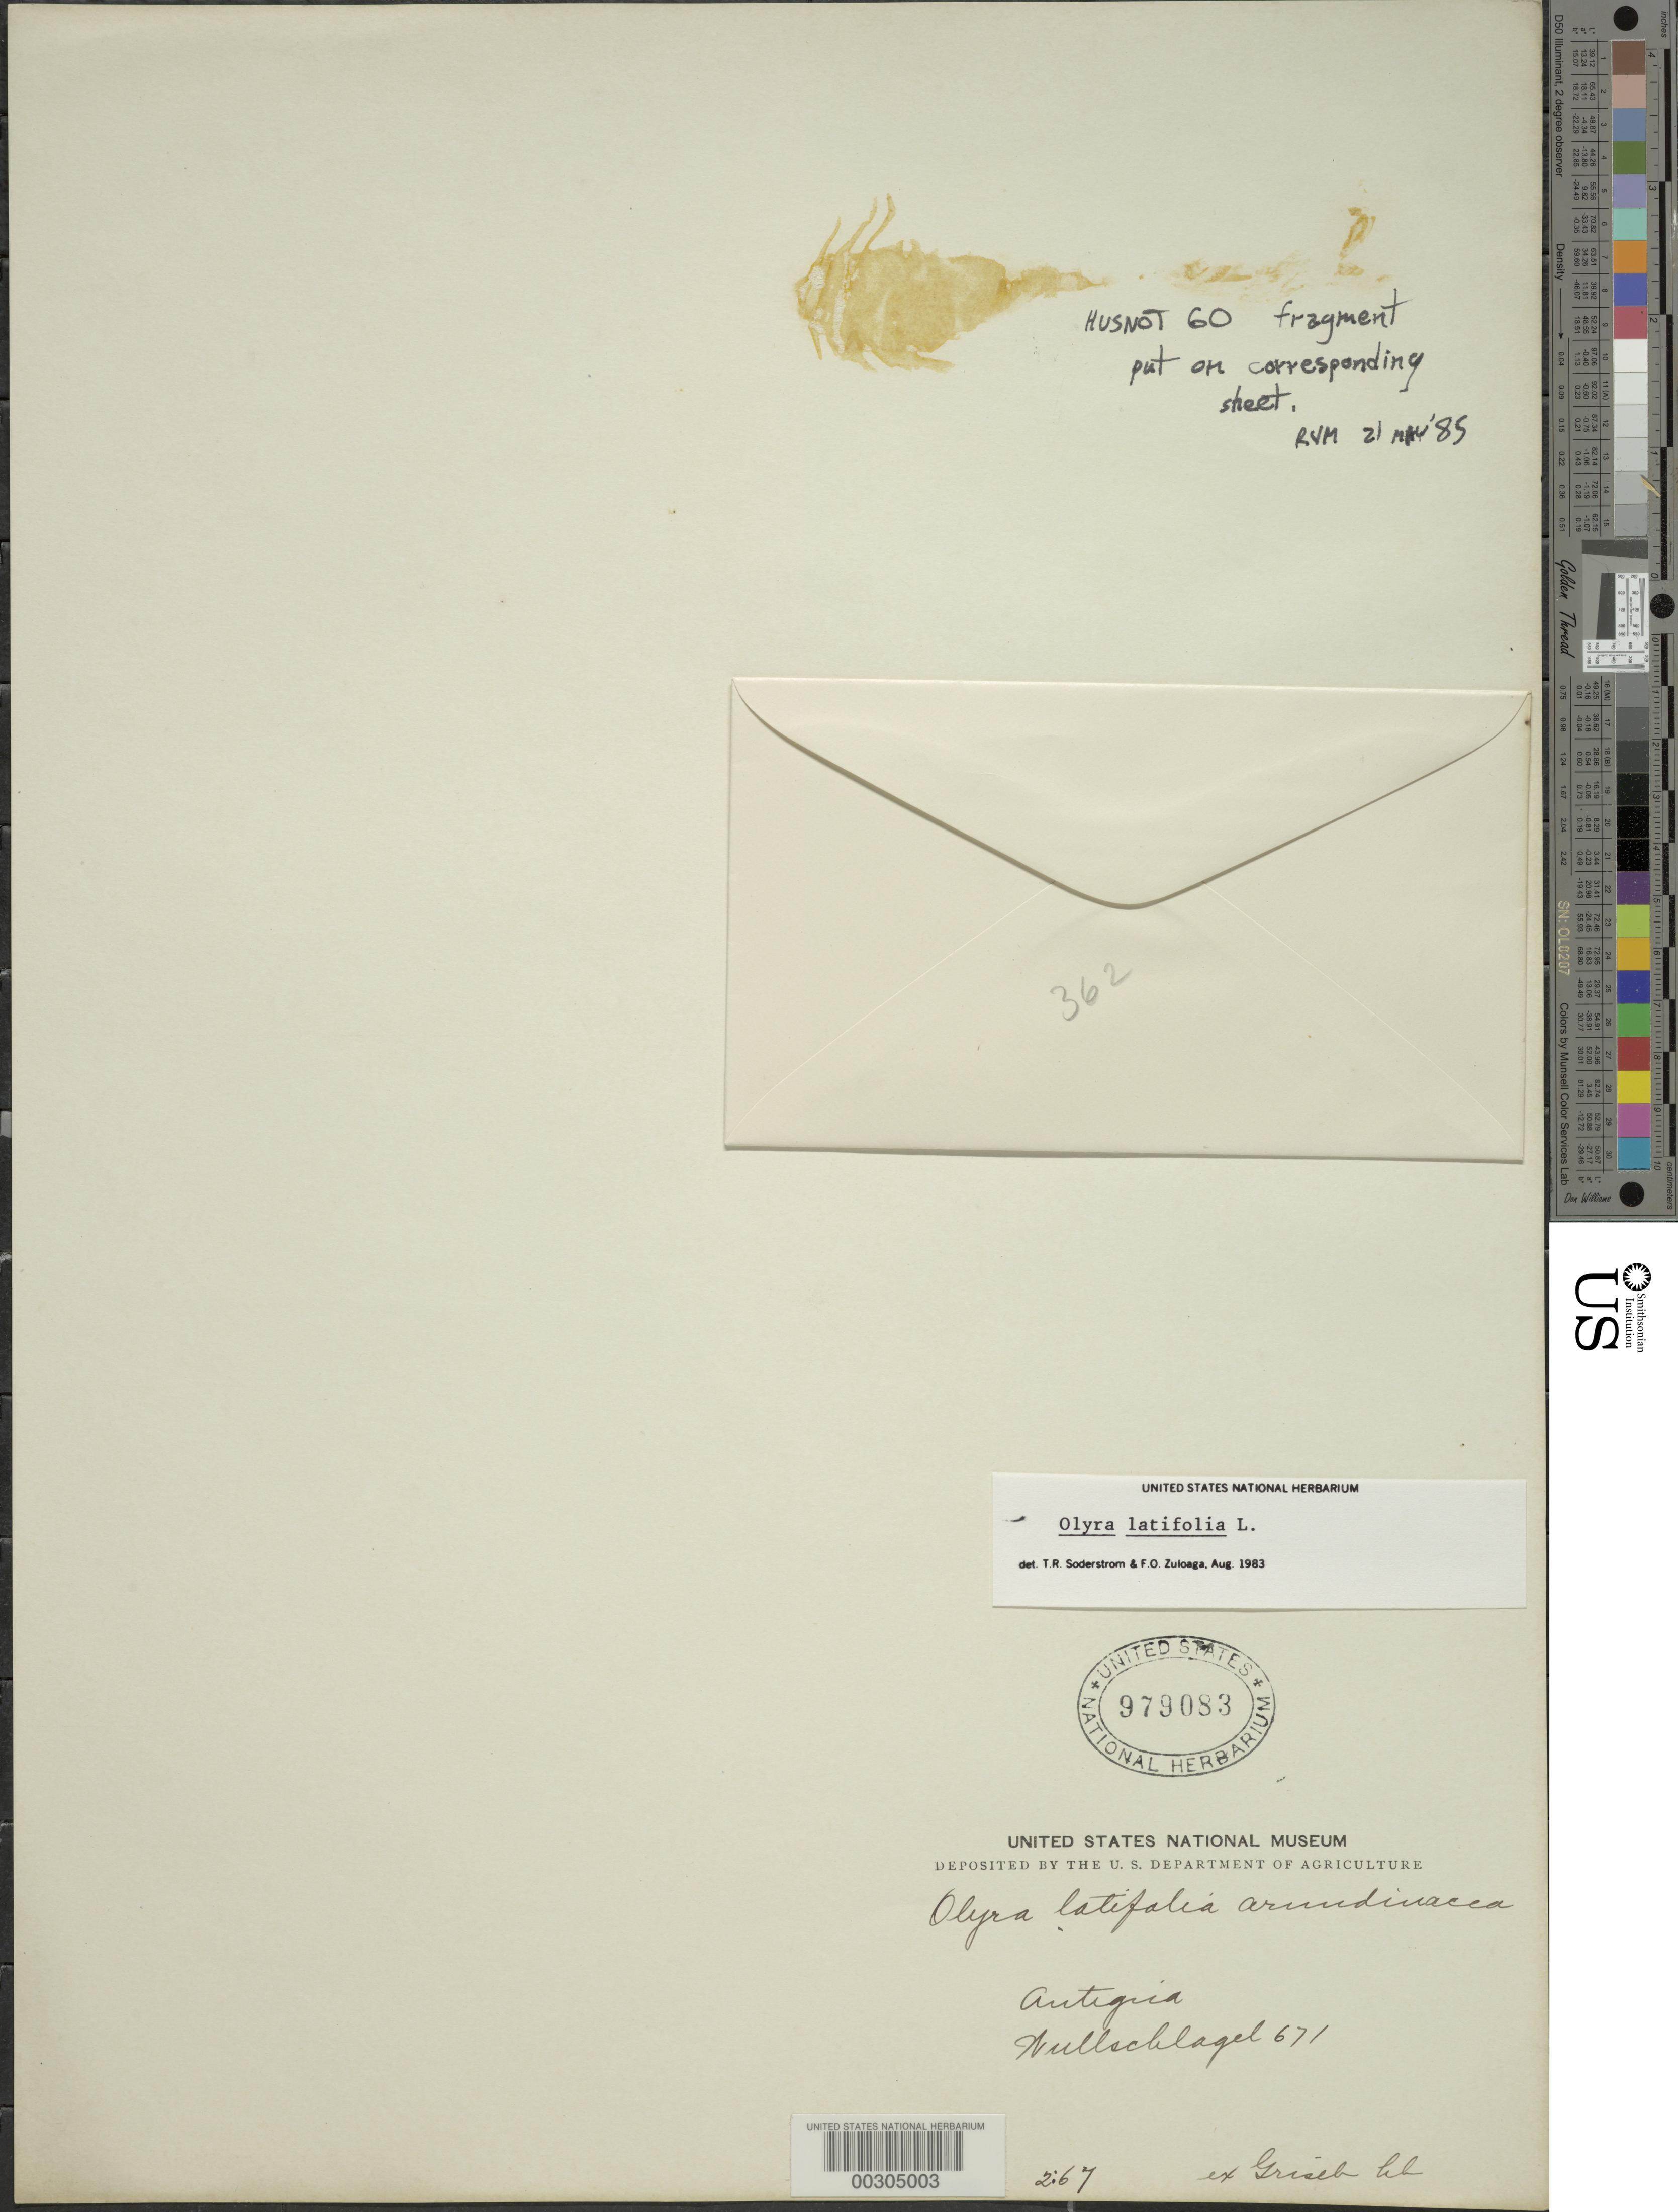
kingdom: Plantae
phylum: Tracheophyta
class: Liliopsida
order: Poales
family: Poaceae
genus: Olyra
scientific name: Olyra latifolia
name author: L.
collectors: A. Wullschlaegel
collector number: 671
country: Antigua and Barbuda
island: Antigua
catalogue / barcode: US 979083